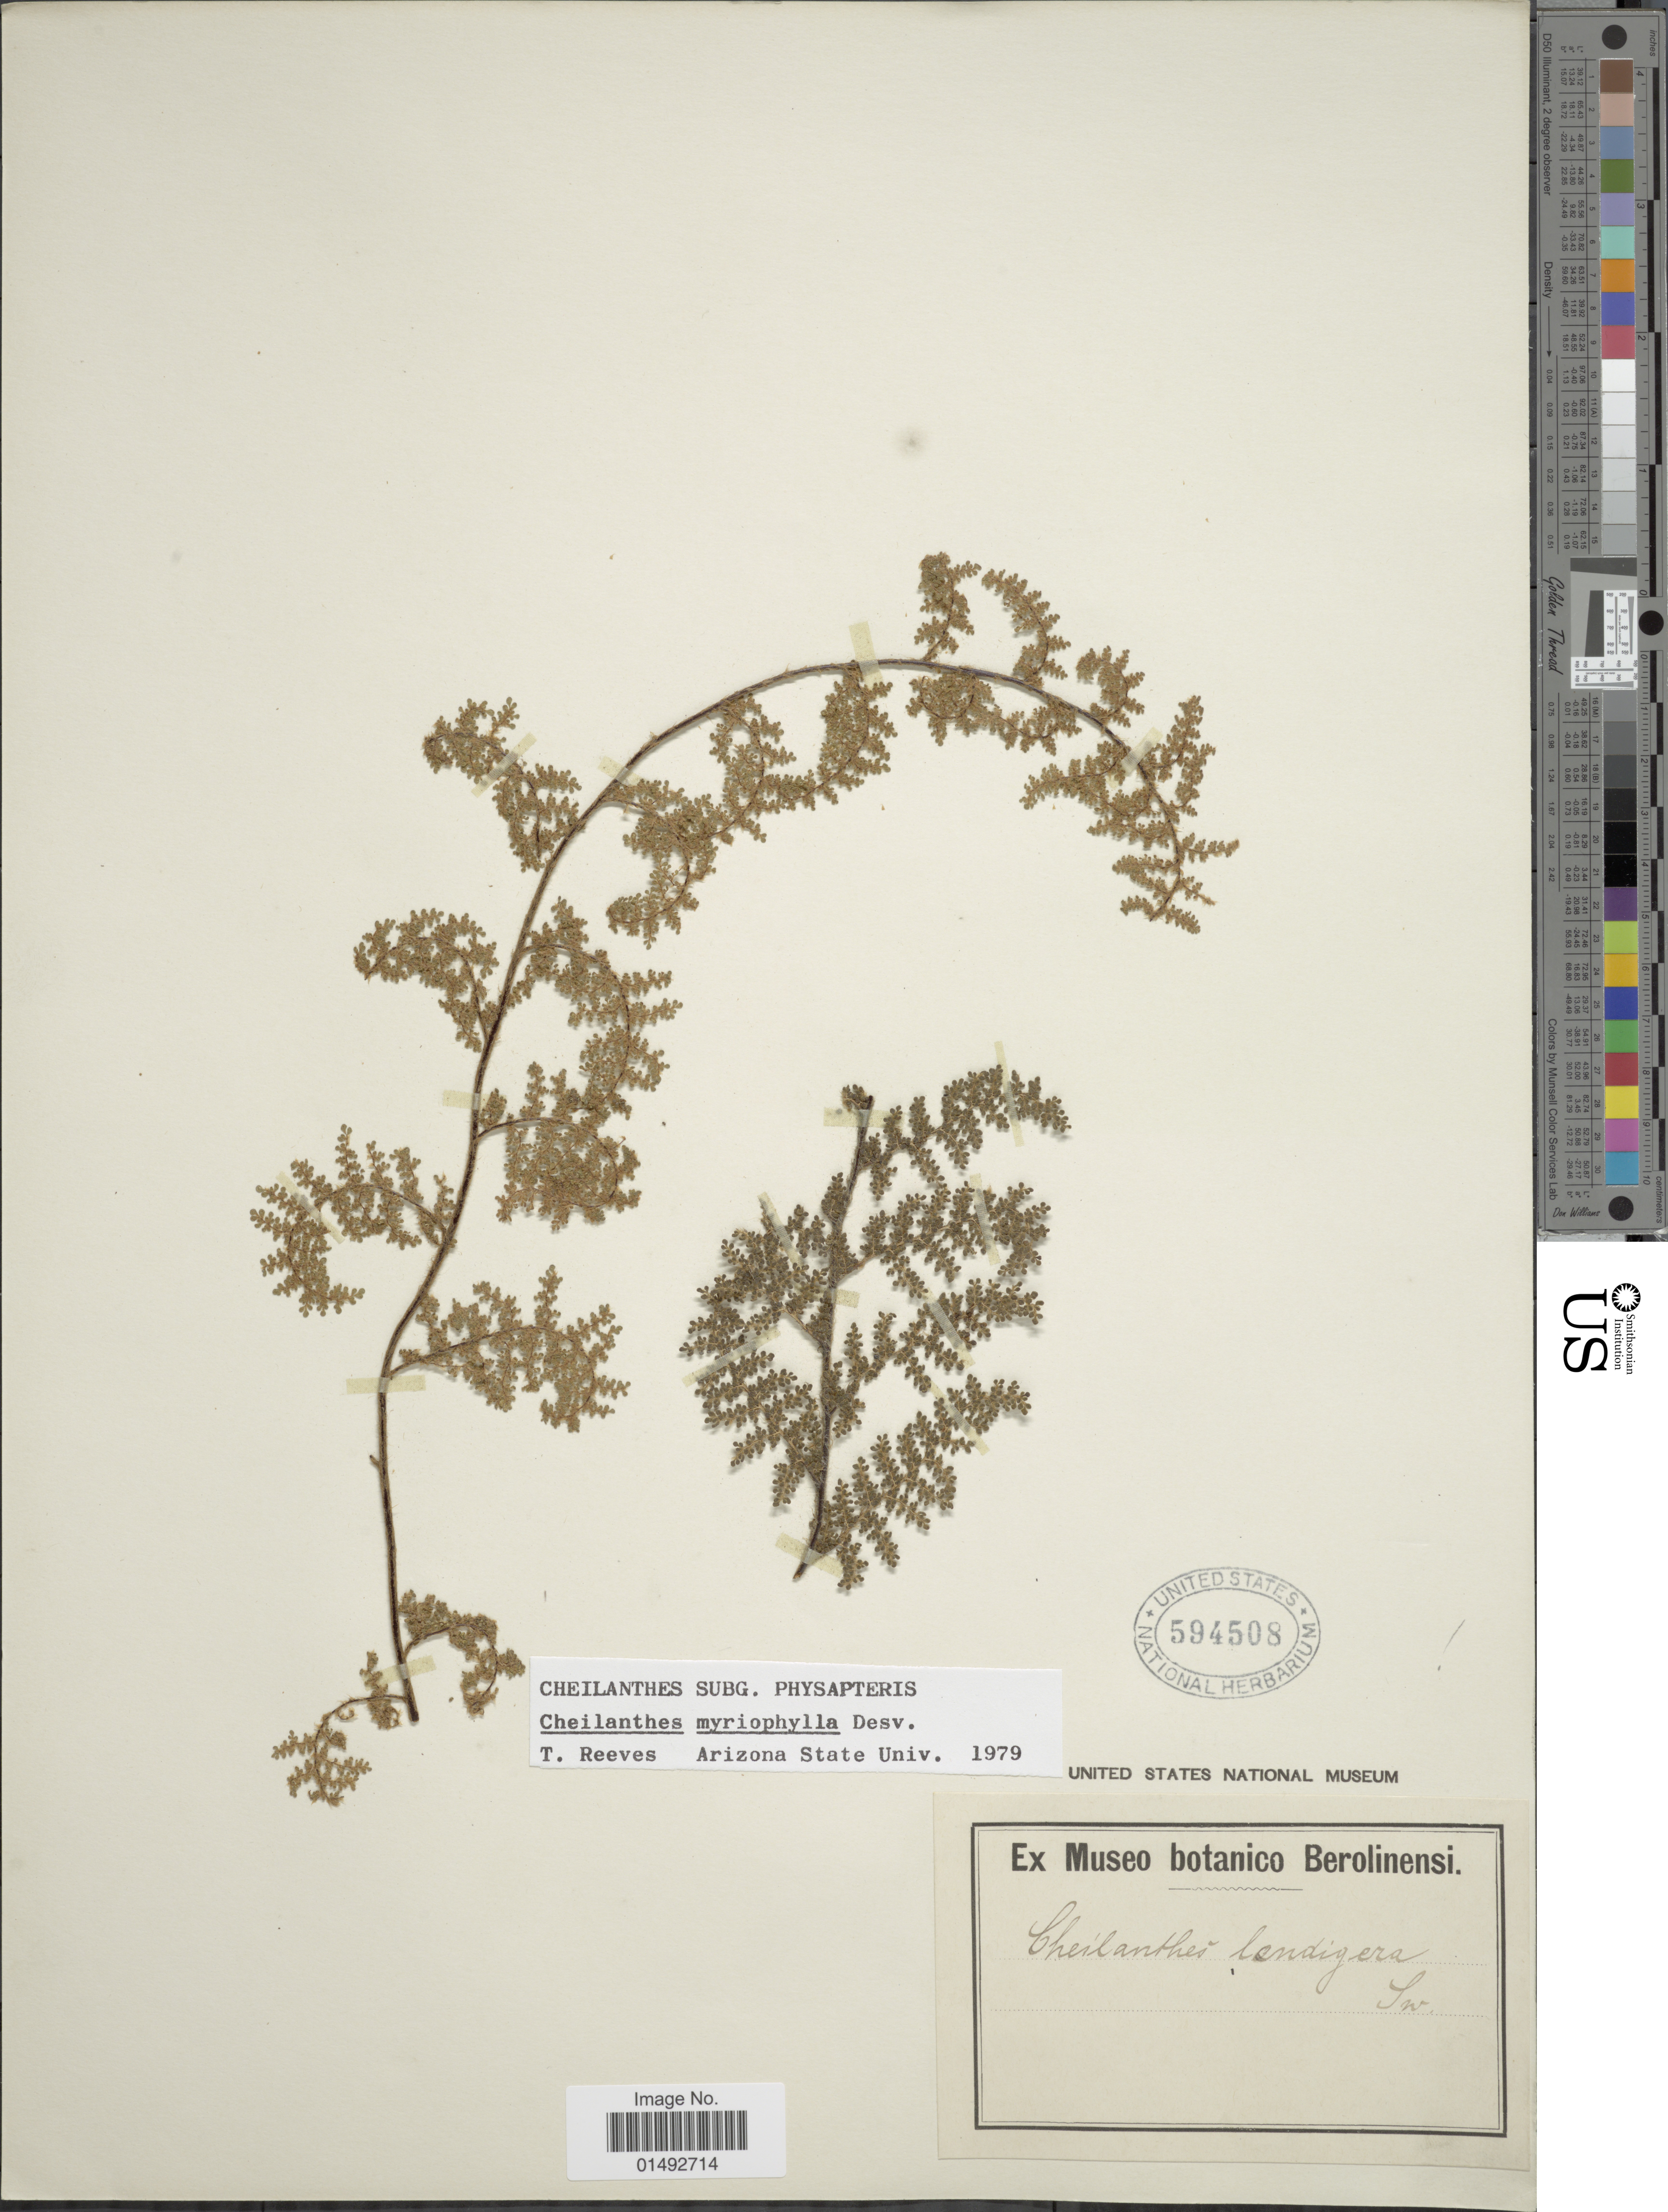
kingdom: Plantae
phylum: Tracheophyta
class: Polypodiopsida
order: Polypodiales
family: Pteridaceae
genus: Myriopteris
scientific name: Myriopteris myriophylla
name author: (Desv.) J. Sm.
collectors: ex Museo Botanico Berolinensi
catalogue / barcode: US 594508